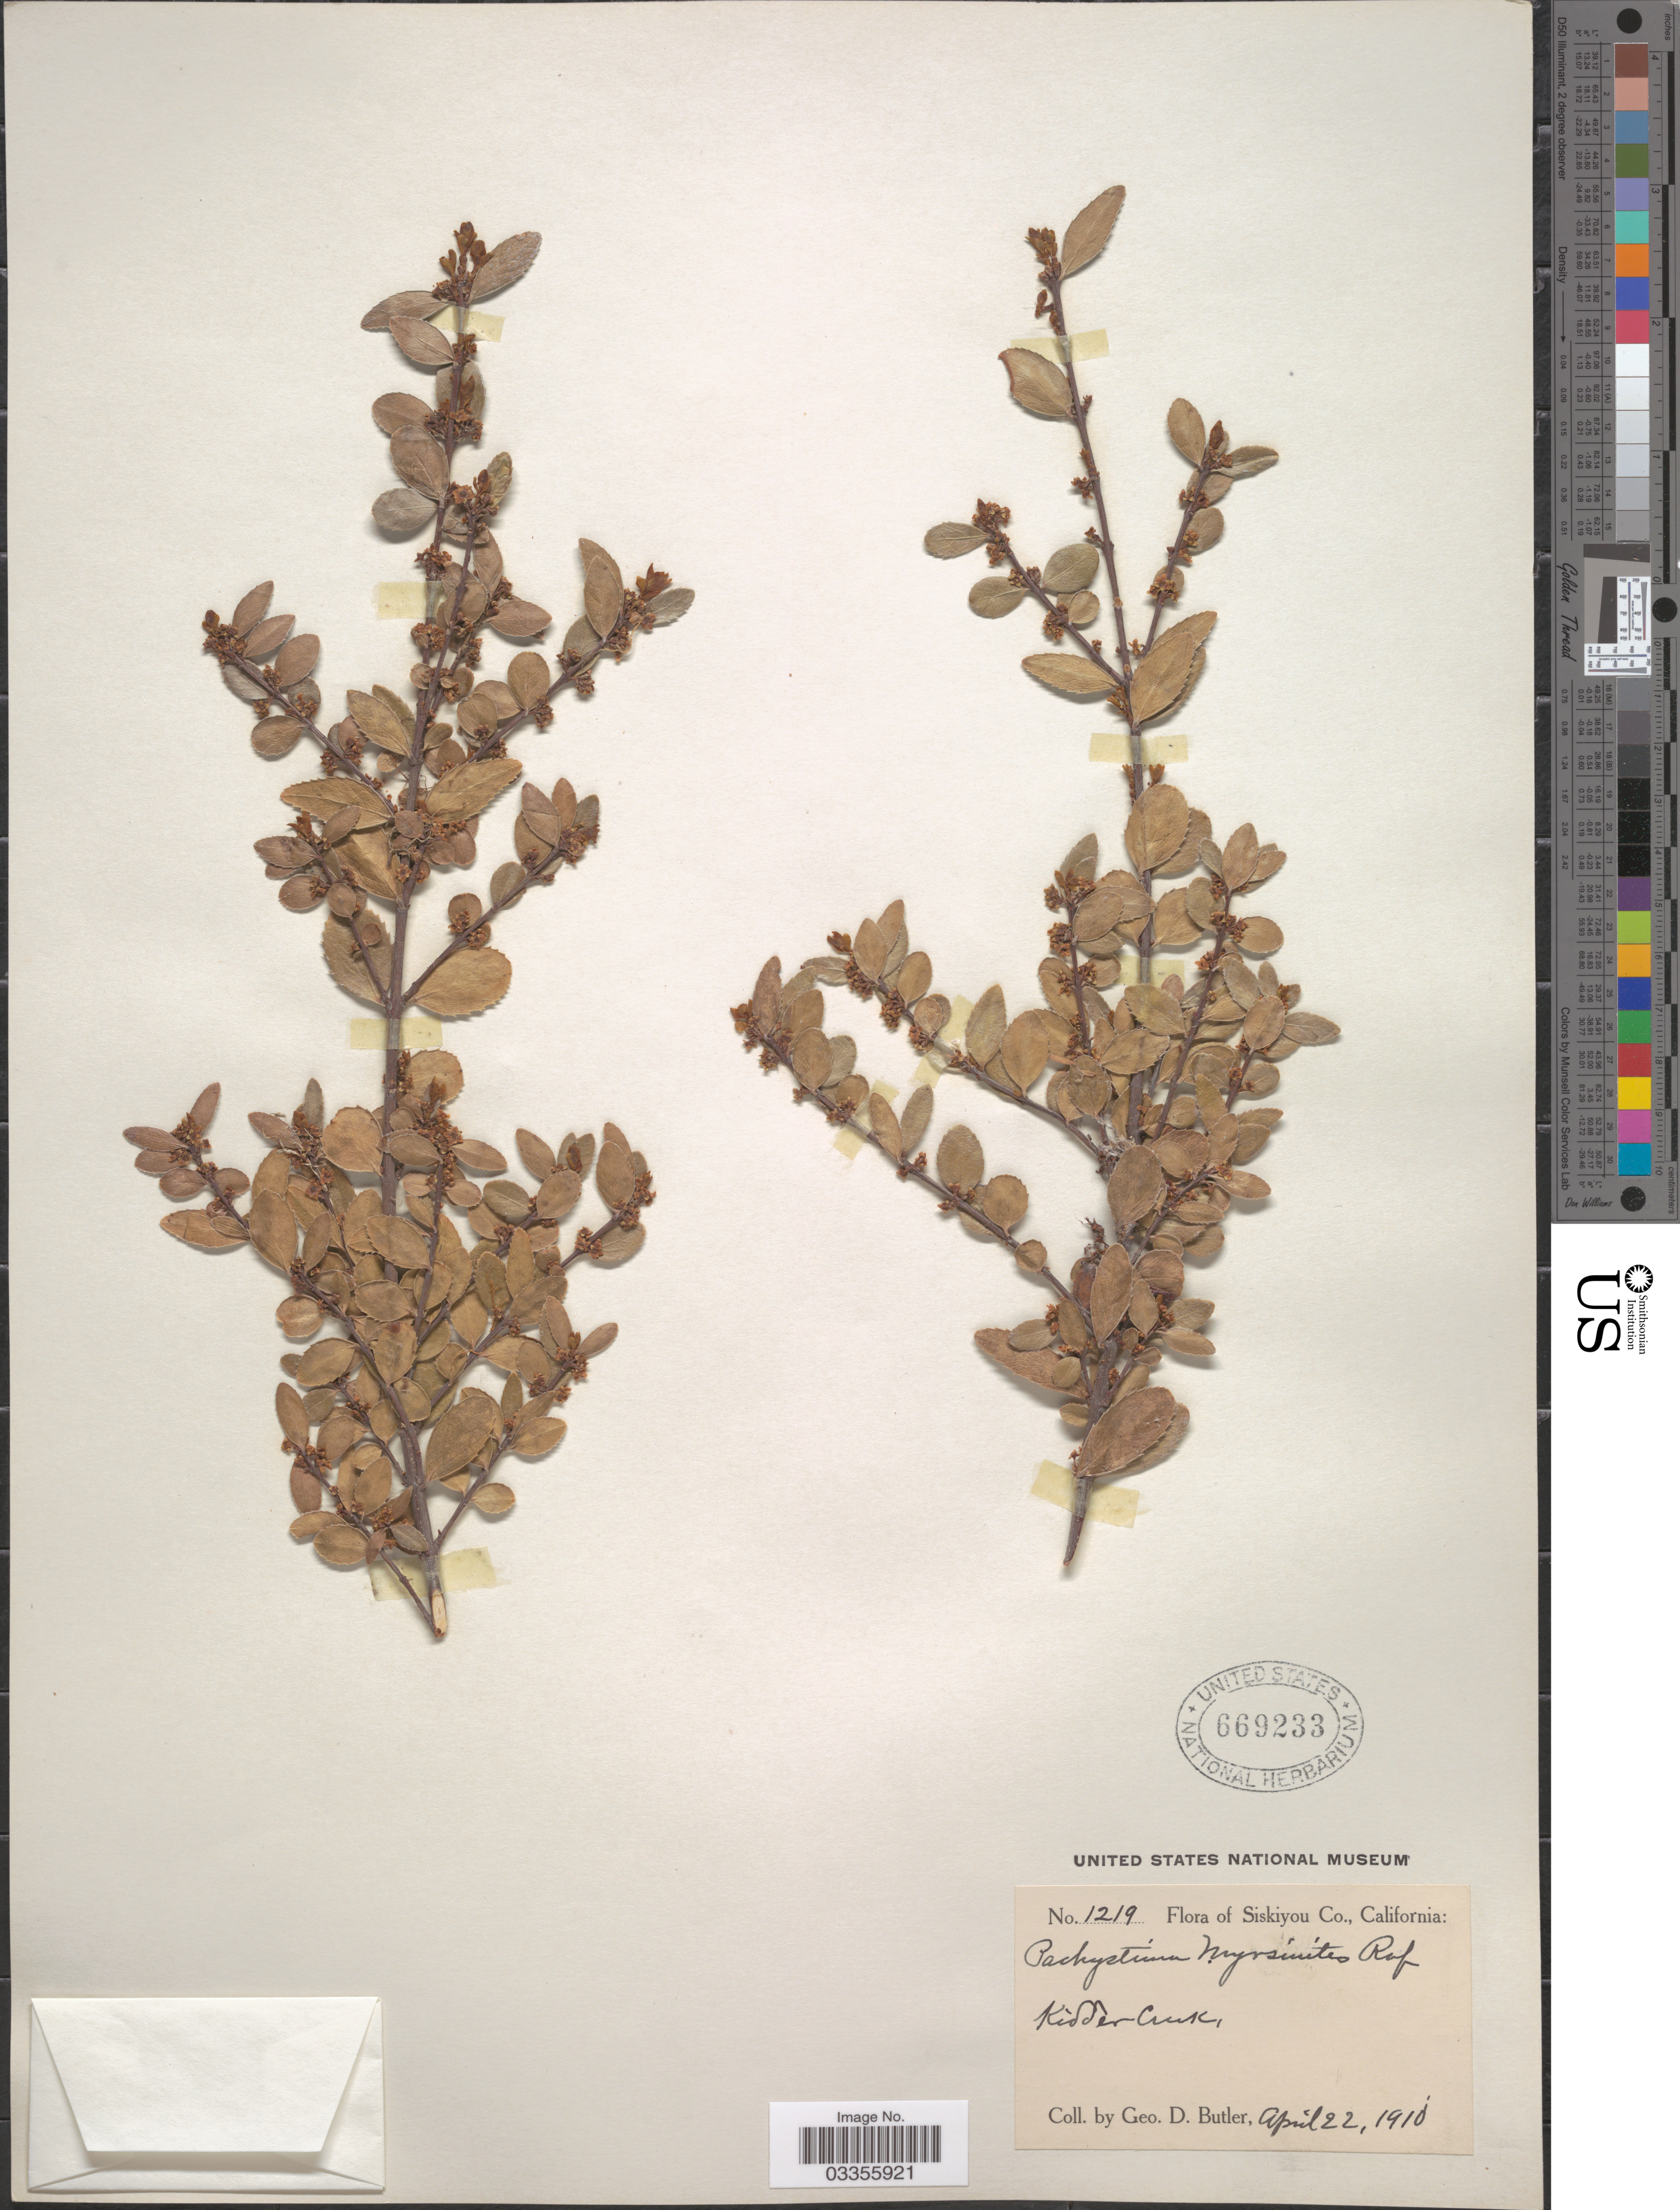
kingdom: Plantae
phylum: Tracheophyta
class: Magnoliopsida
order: Celastrales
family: Celastraceae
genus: Paxistima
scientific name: Paxistima myrsinites subsp. myrsinites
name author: (Pursh) Raf.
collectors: G. D. Butler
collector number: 1219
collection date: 1910-04-22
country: United States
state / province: California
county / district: Siskiyou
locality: Siskiyou Co. Kidder Creek.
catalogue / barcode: US 669233